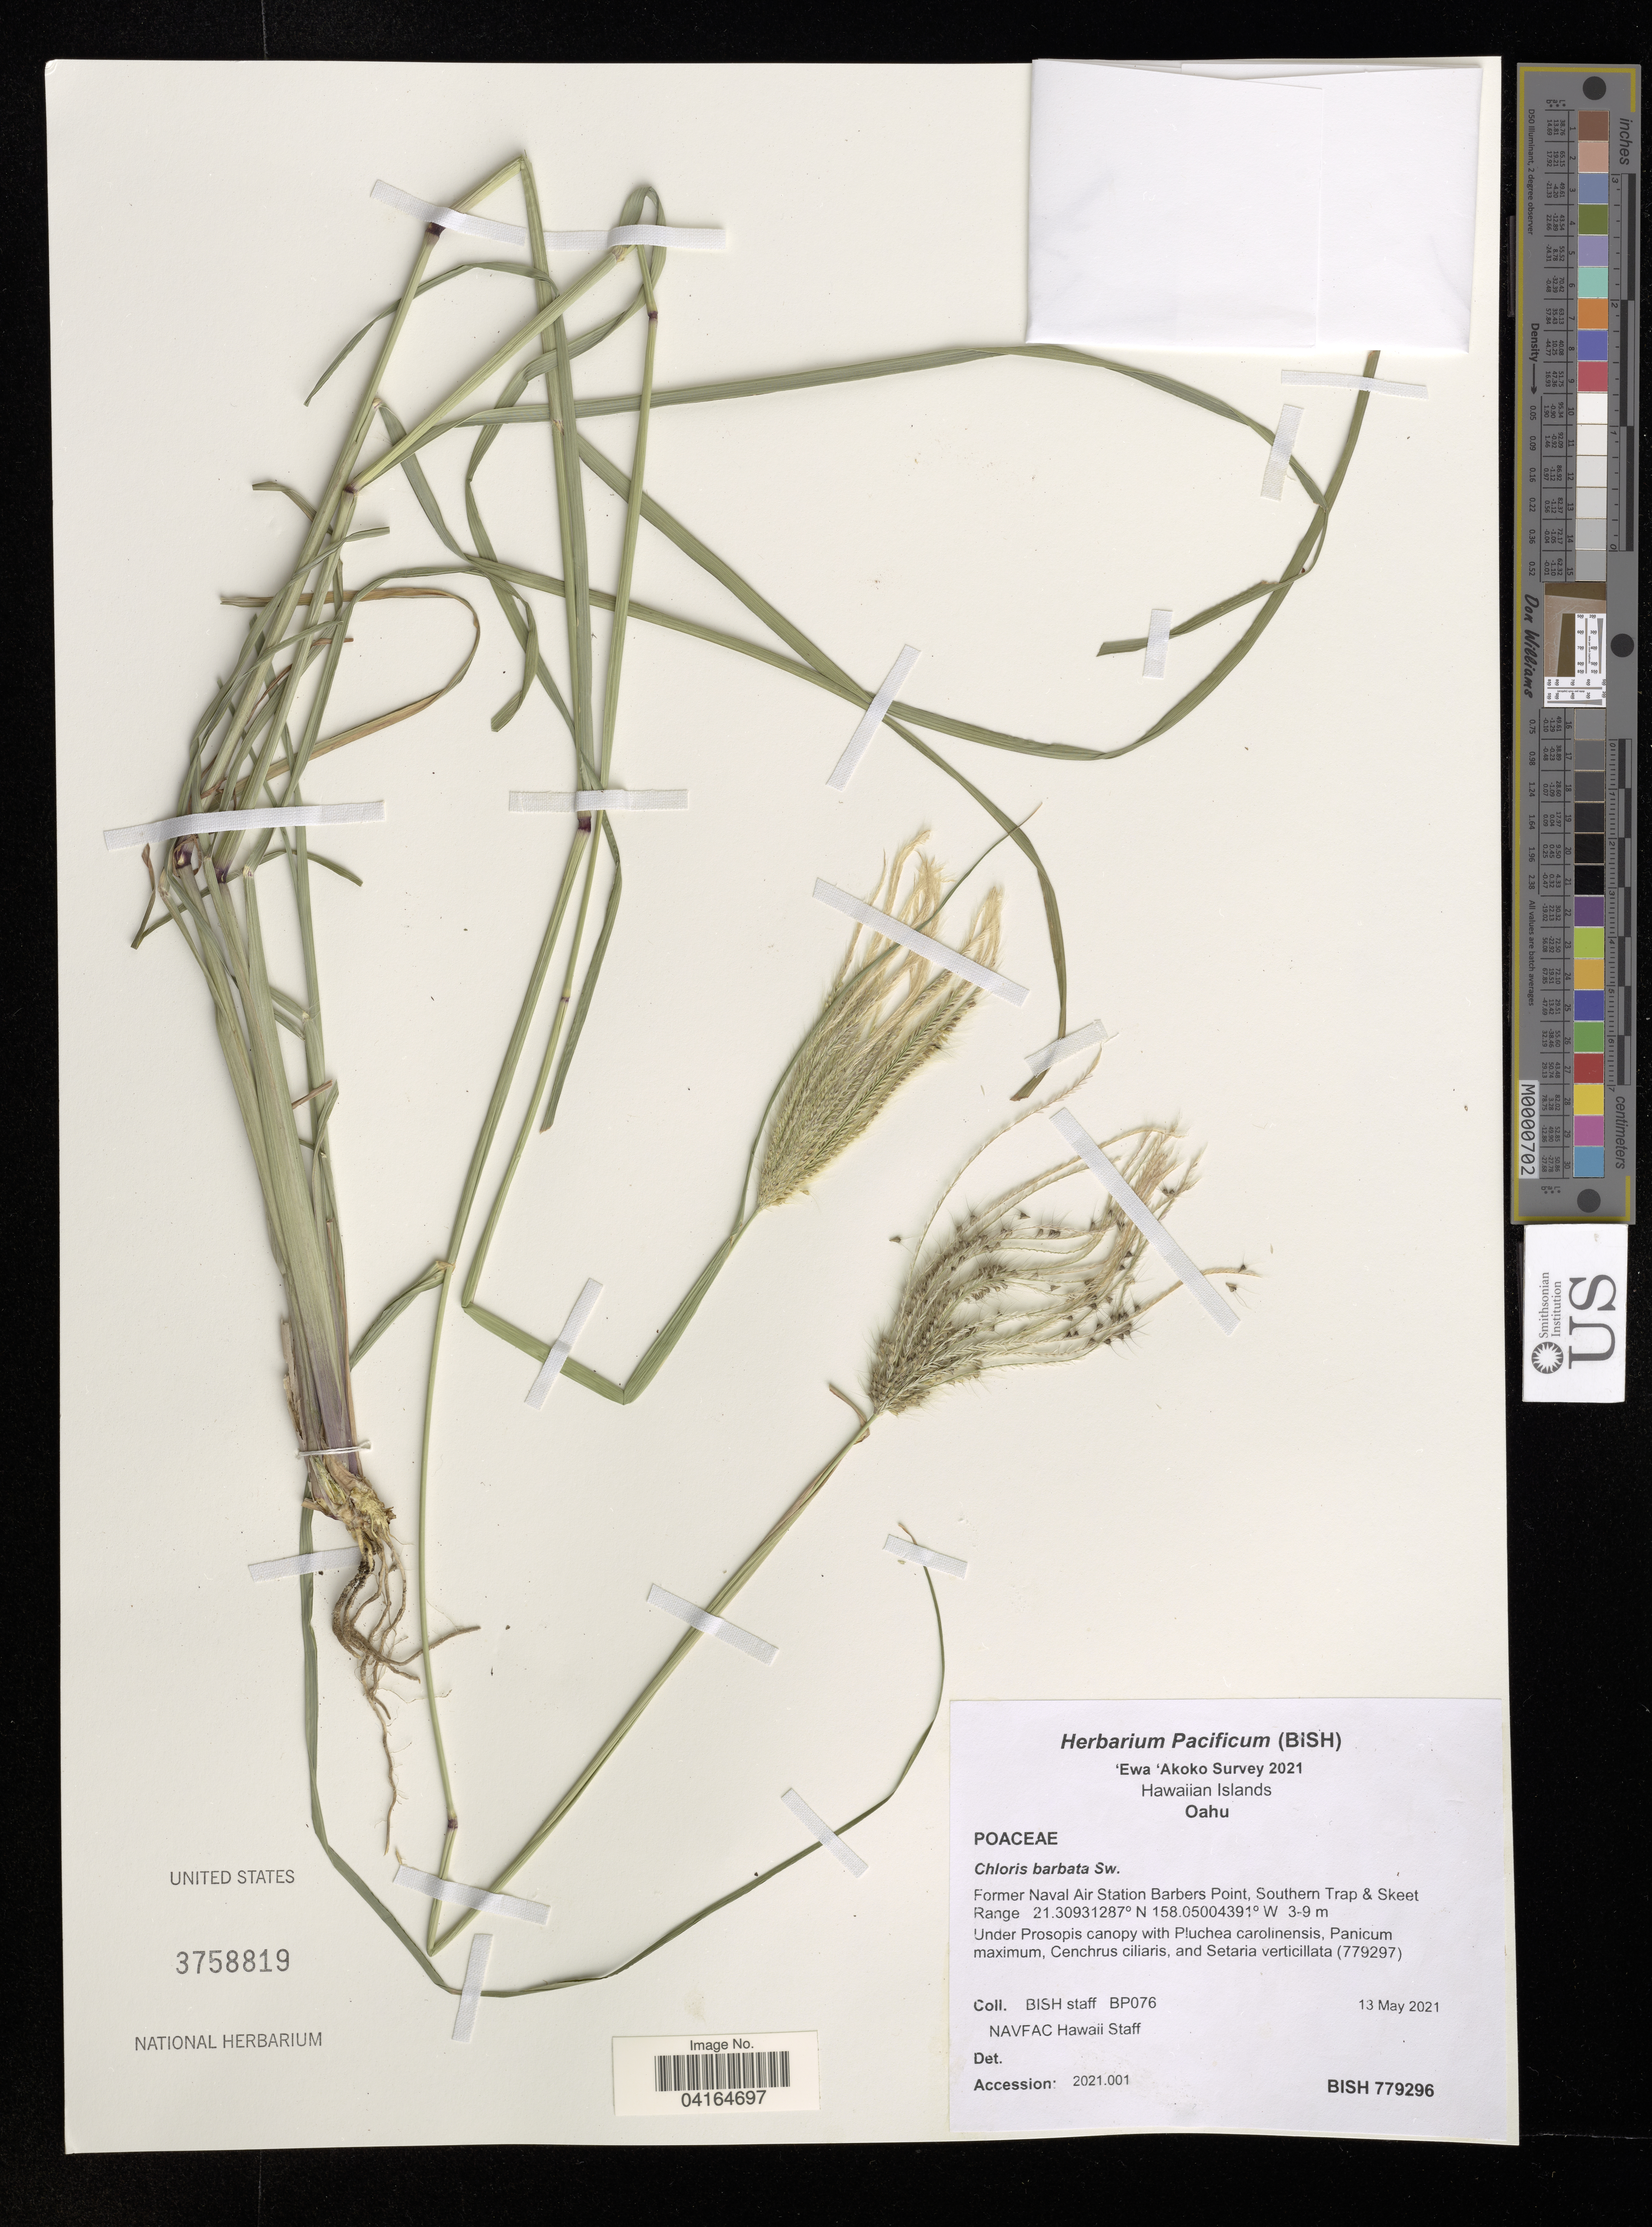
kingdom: Plantae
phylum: Tracheophyta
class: Liliopsida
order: Poales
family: Poaceae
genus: Chloris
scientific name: Chloris barbata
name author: Sw.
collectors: Bernice P. Bishop Museum & N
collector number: BP076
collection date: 2021-05-13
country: United States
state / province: Hawaii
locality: Hawaiian Islands. Oahu. Former Naval Air Station Barbers Point, Southern Trap & Skeet Range.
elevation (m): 3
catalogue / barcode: US 3758819